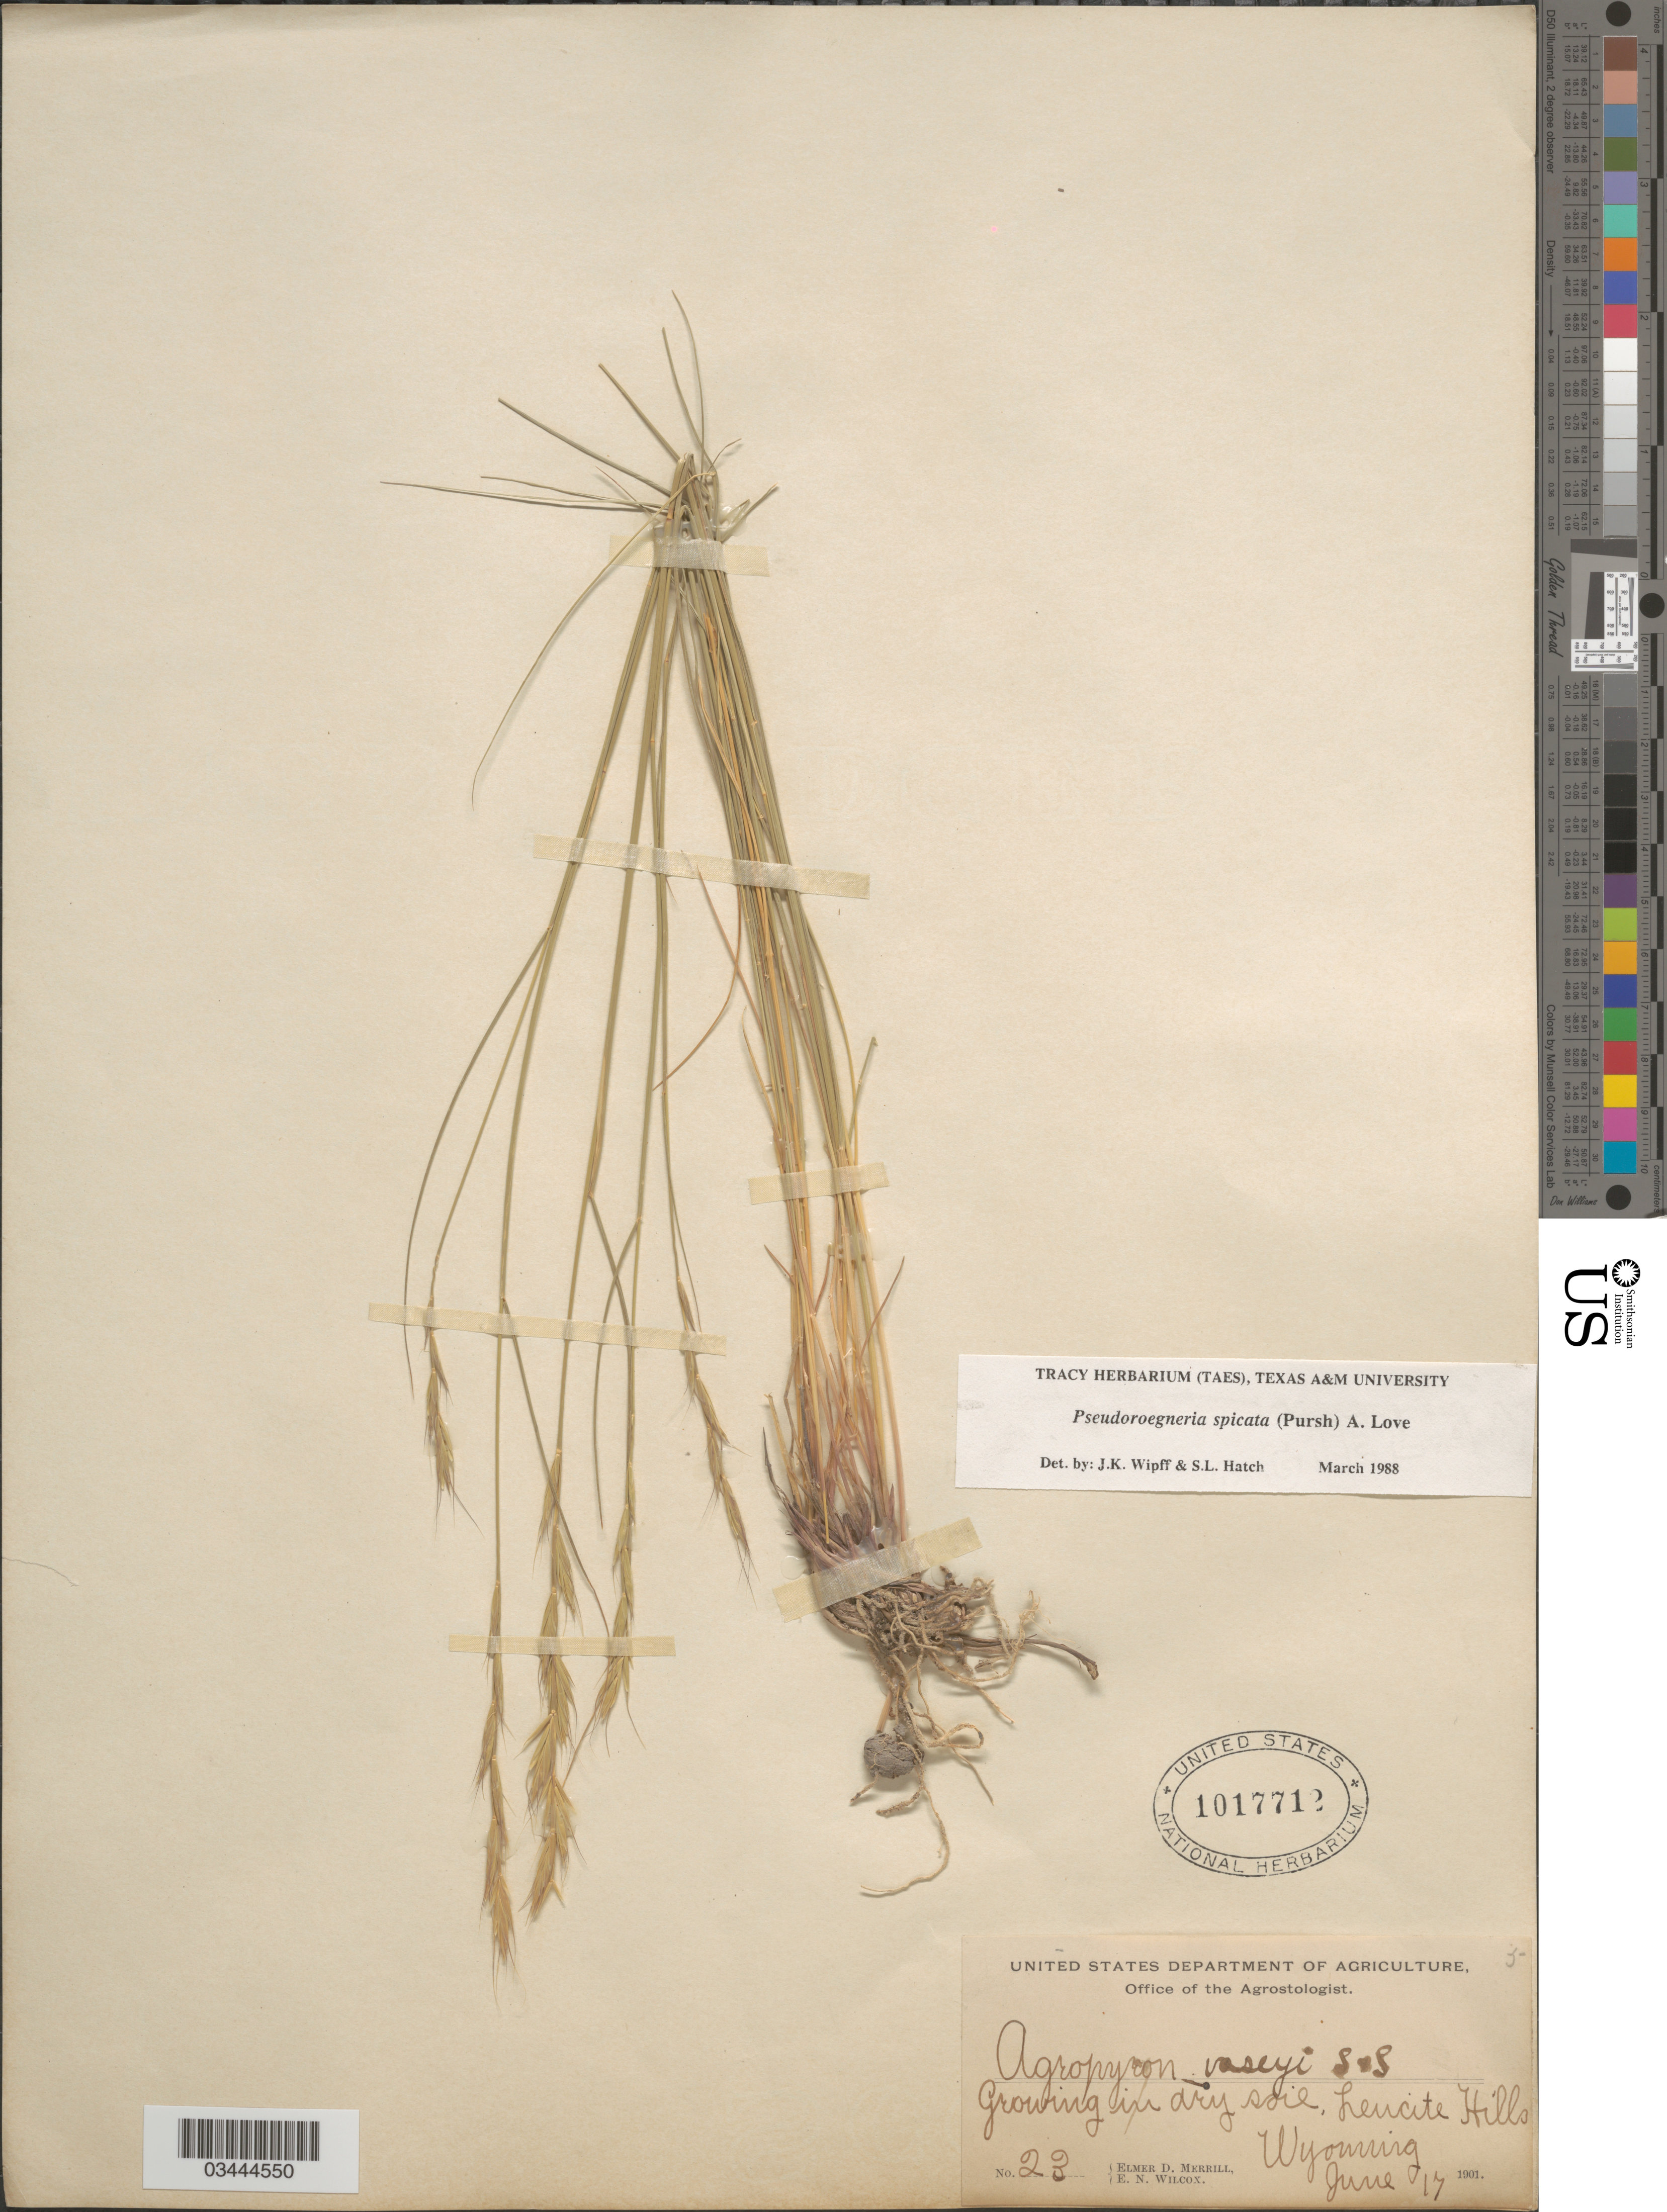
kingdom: Plantae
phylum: Tracheophyta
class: Liliopsida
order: Poales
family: Poaceae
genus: Pseudoroegneria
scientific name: Pseudoroegneria spicata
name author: (Pursh) Á. Löve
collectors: E. D. Merrill & E. Wilcox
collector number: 23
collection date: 1901-06-17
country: United States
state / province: Wyoming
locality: Growing in dry soil. Leucite Hills.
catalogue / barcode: US 1017712